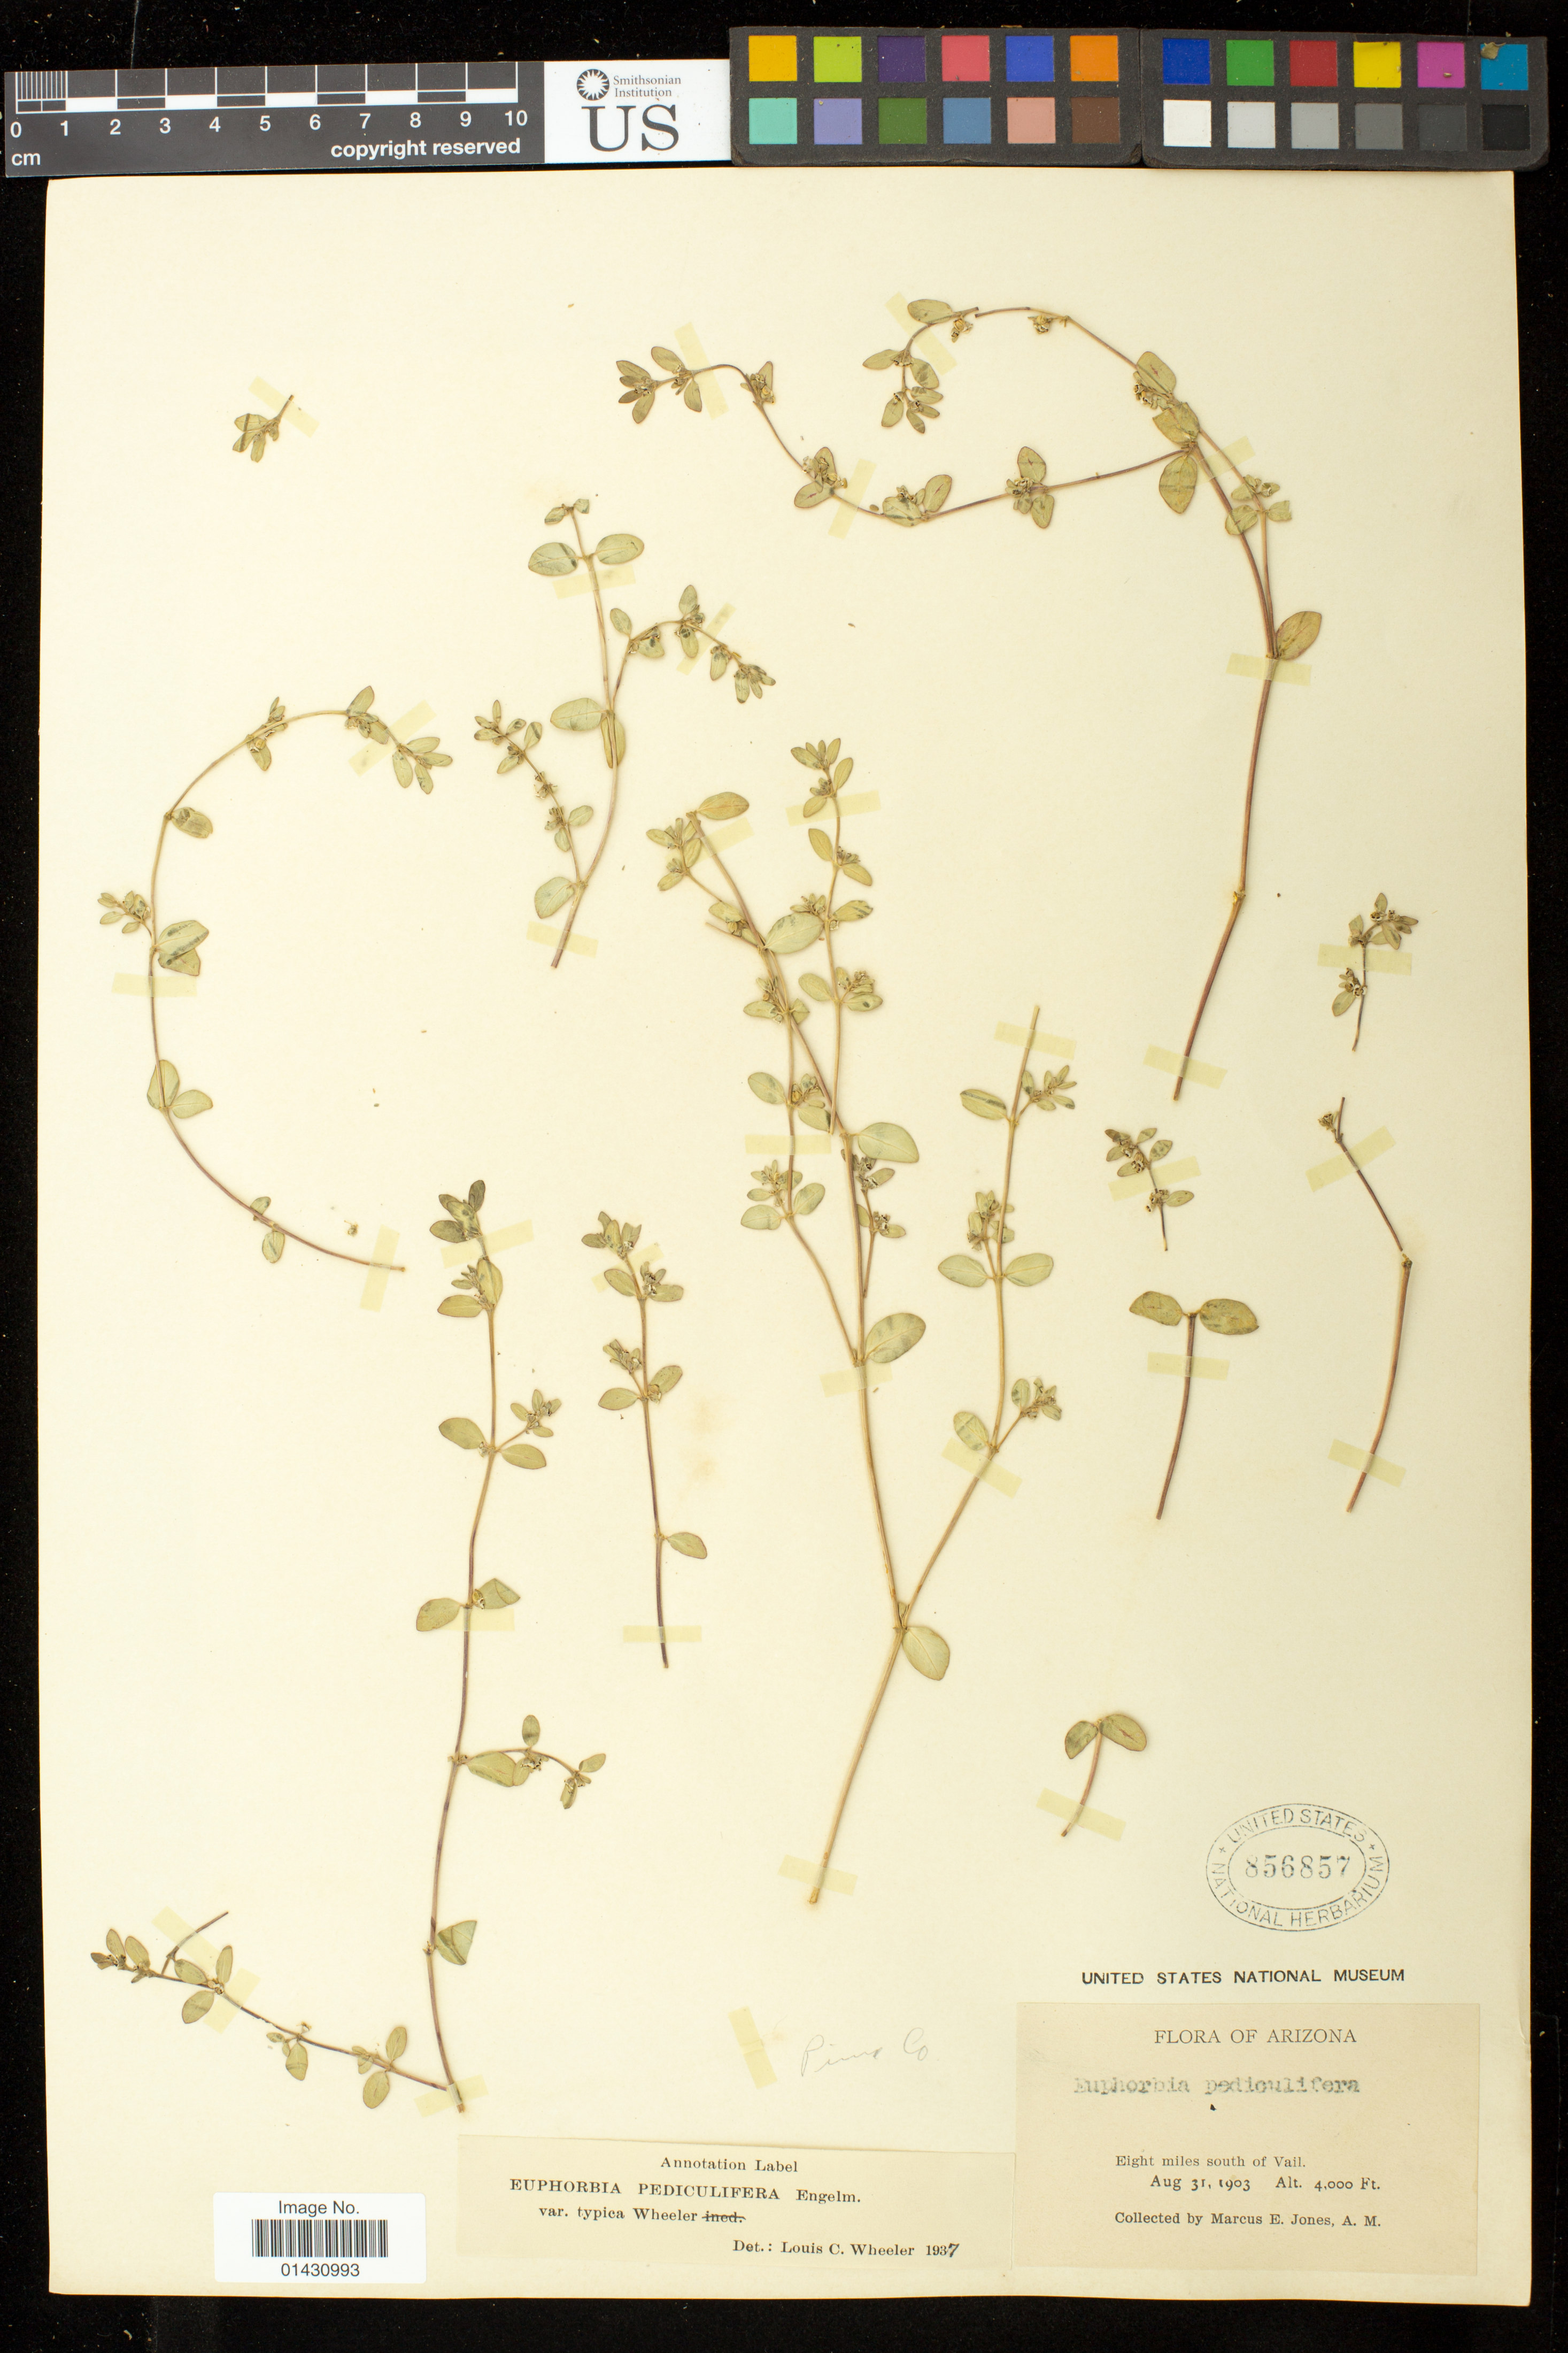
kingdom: Plantae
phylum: Tracheophyta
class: Magnoliopsida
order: Malpighiales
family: Euphorbiaceae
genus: Euphorbia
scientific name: Euphorbia pediculifera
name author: Engelm.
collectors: M. E. Jones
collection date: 1903-08-31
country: United States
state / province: Arizona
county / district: Pima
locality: Eight miles south of Vail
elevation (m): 1219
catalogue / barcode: US 856857